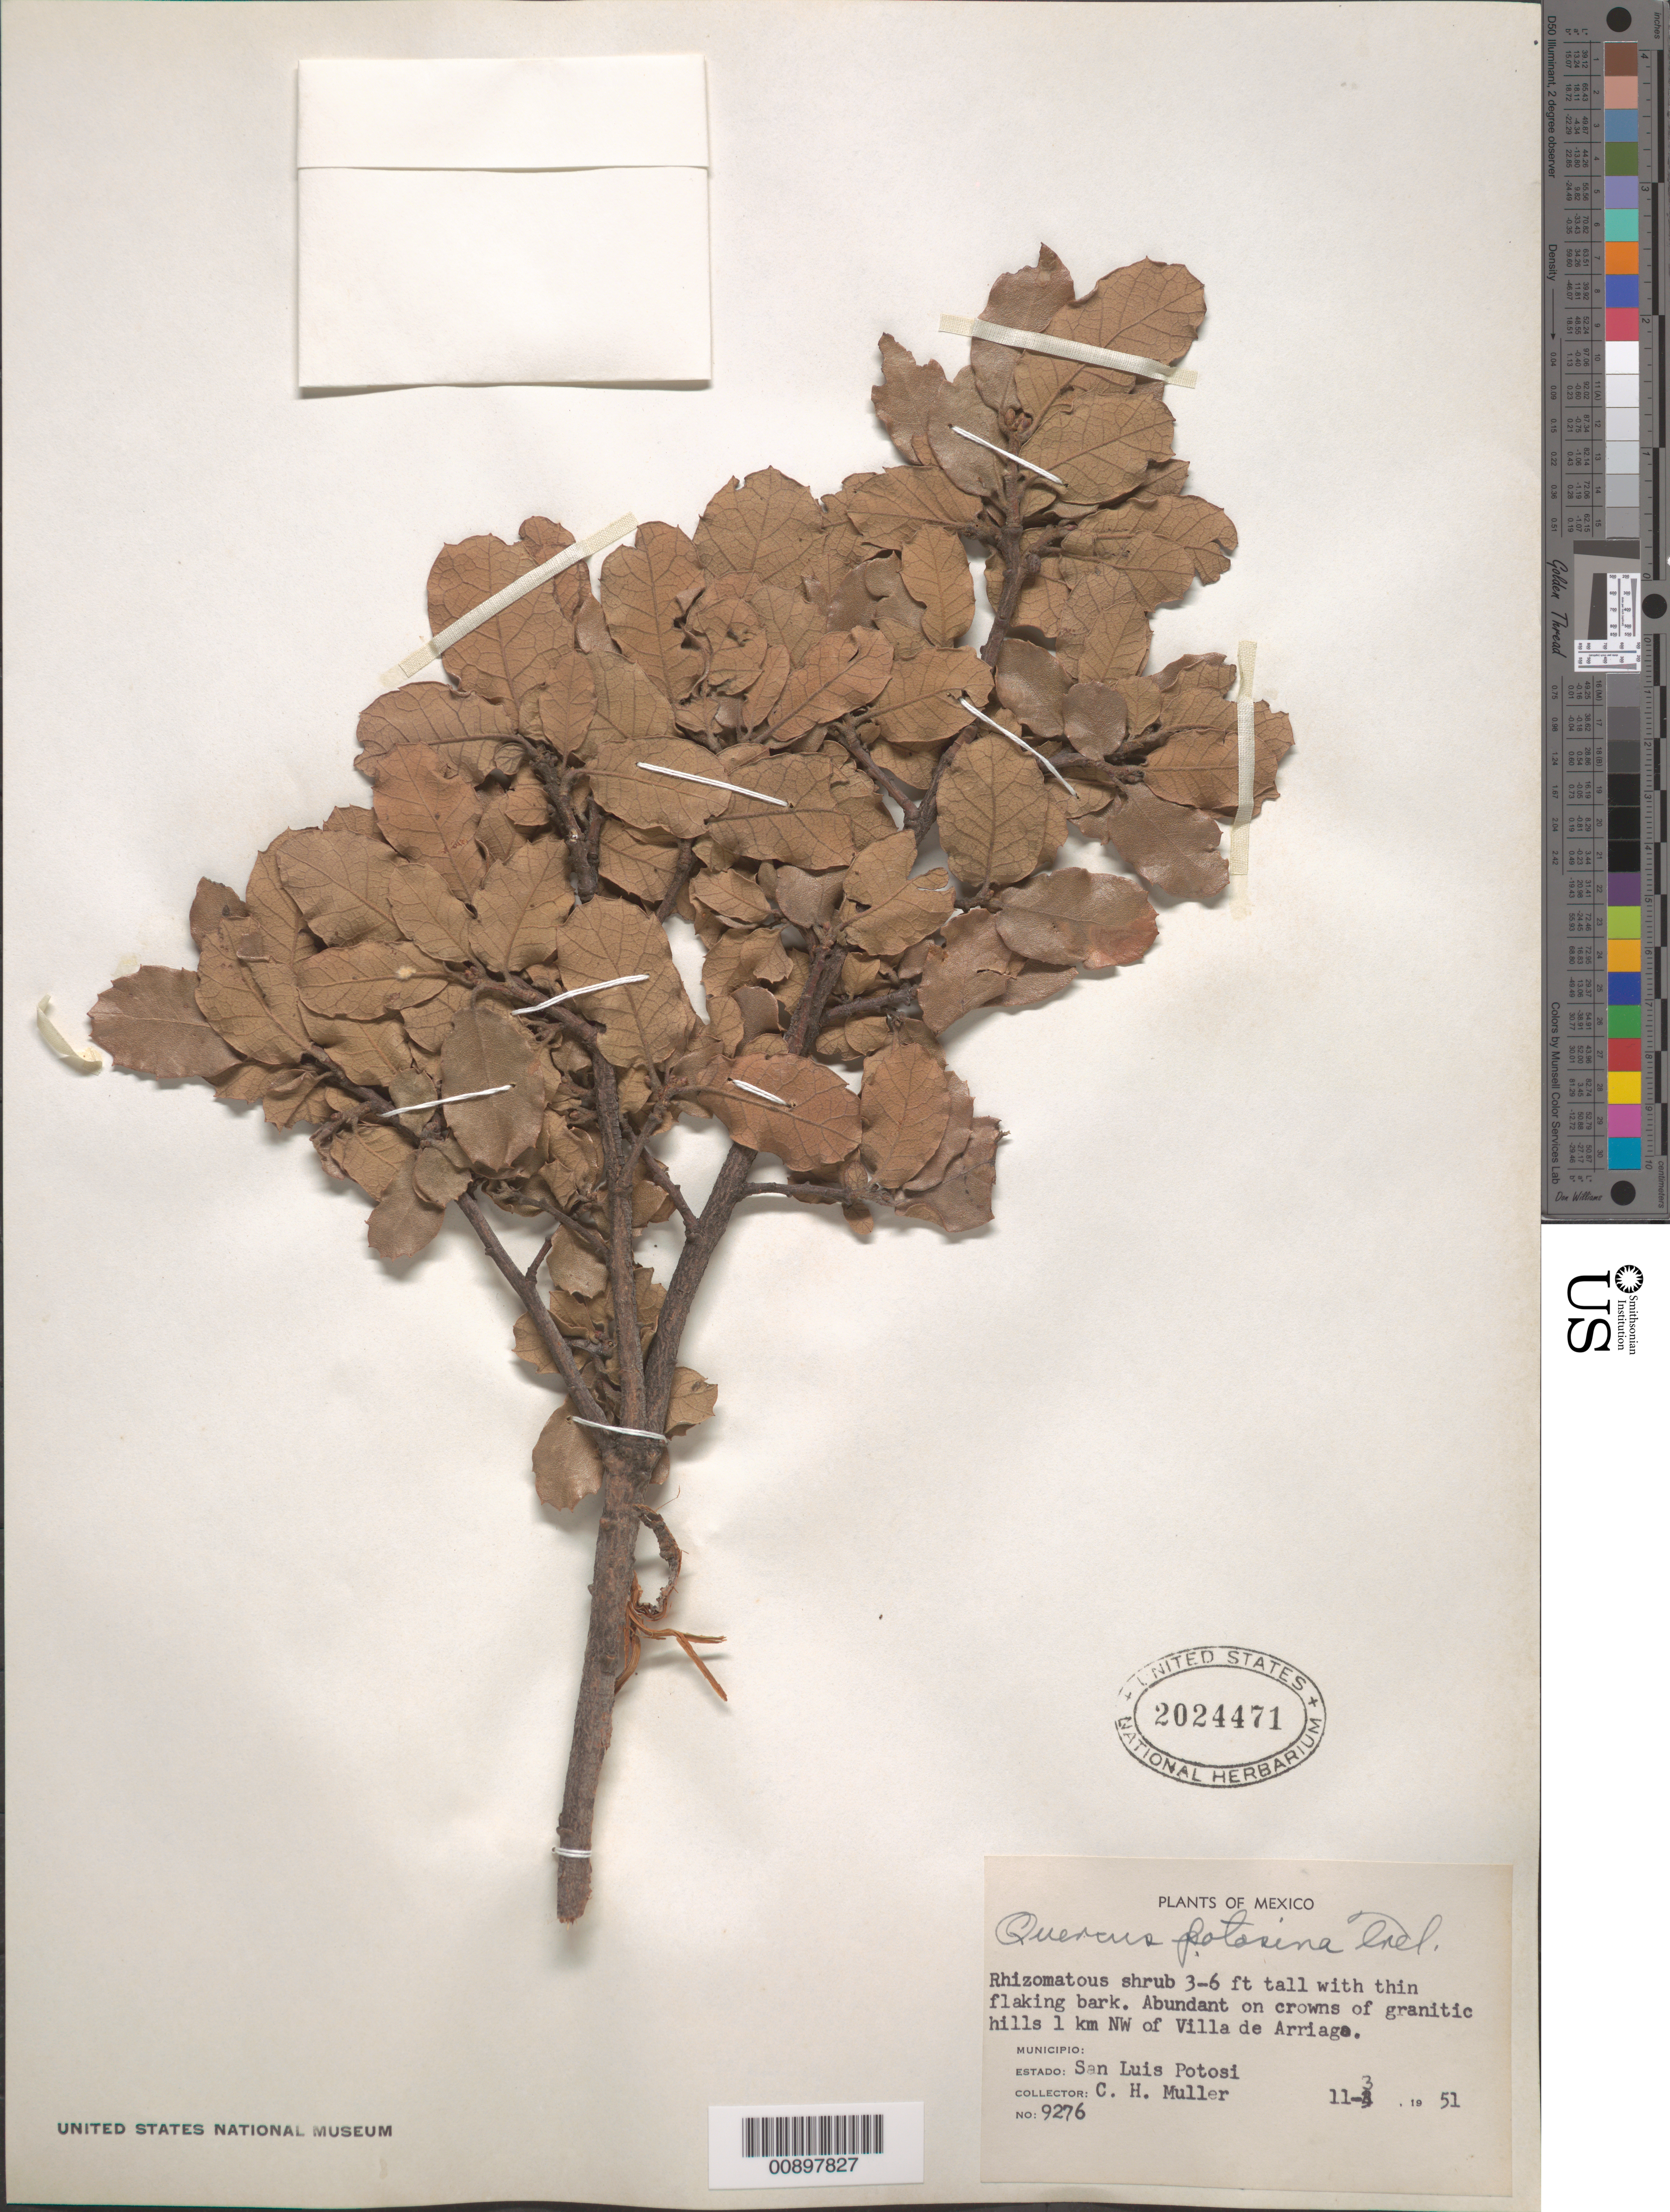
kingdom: Plantae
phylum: Tracheophyta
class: Magnoliopsida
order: Fagales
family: Fagaceae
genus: Quercus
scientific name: Quercus potosina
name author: Trel.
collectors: C. H. Muller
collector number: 9276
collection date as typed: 03 Nov 1951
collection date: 1951-11-03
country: Mexico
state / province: San Luis Potosí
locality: Granitic hills 1 km NW of Villa de Arriaga, San Luis Potosí.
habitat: Abundant on crowns of granitic hills.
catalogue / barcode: US 2024471